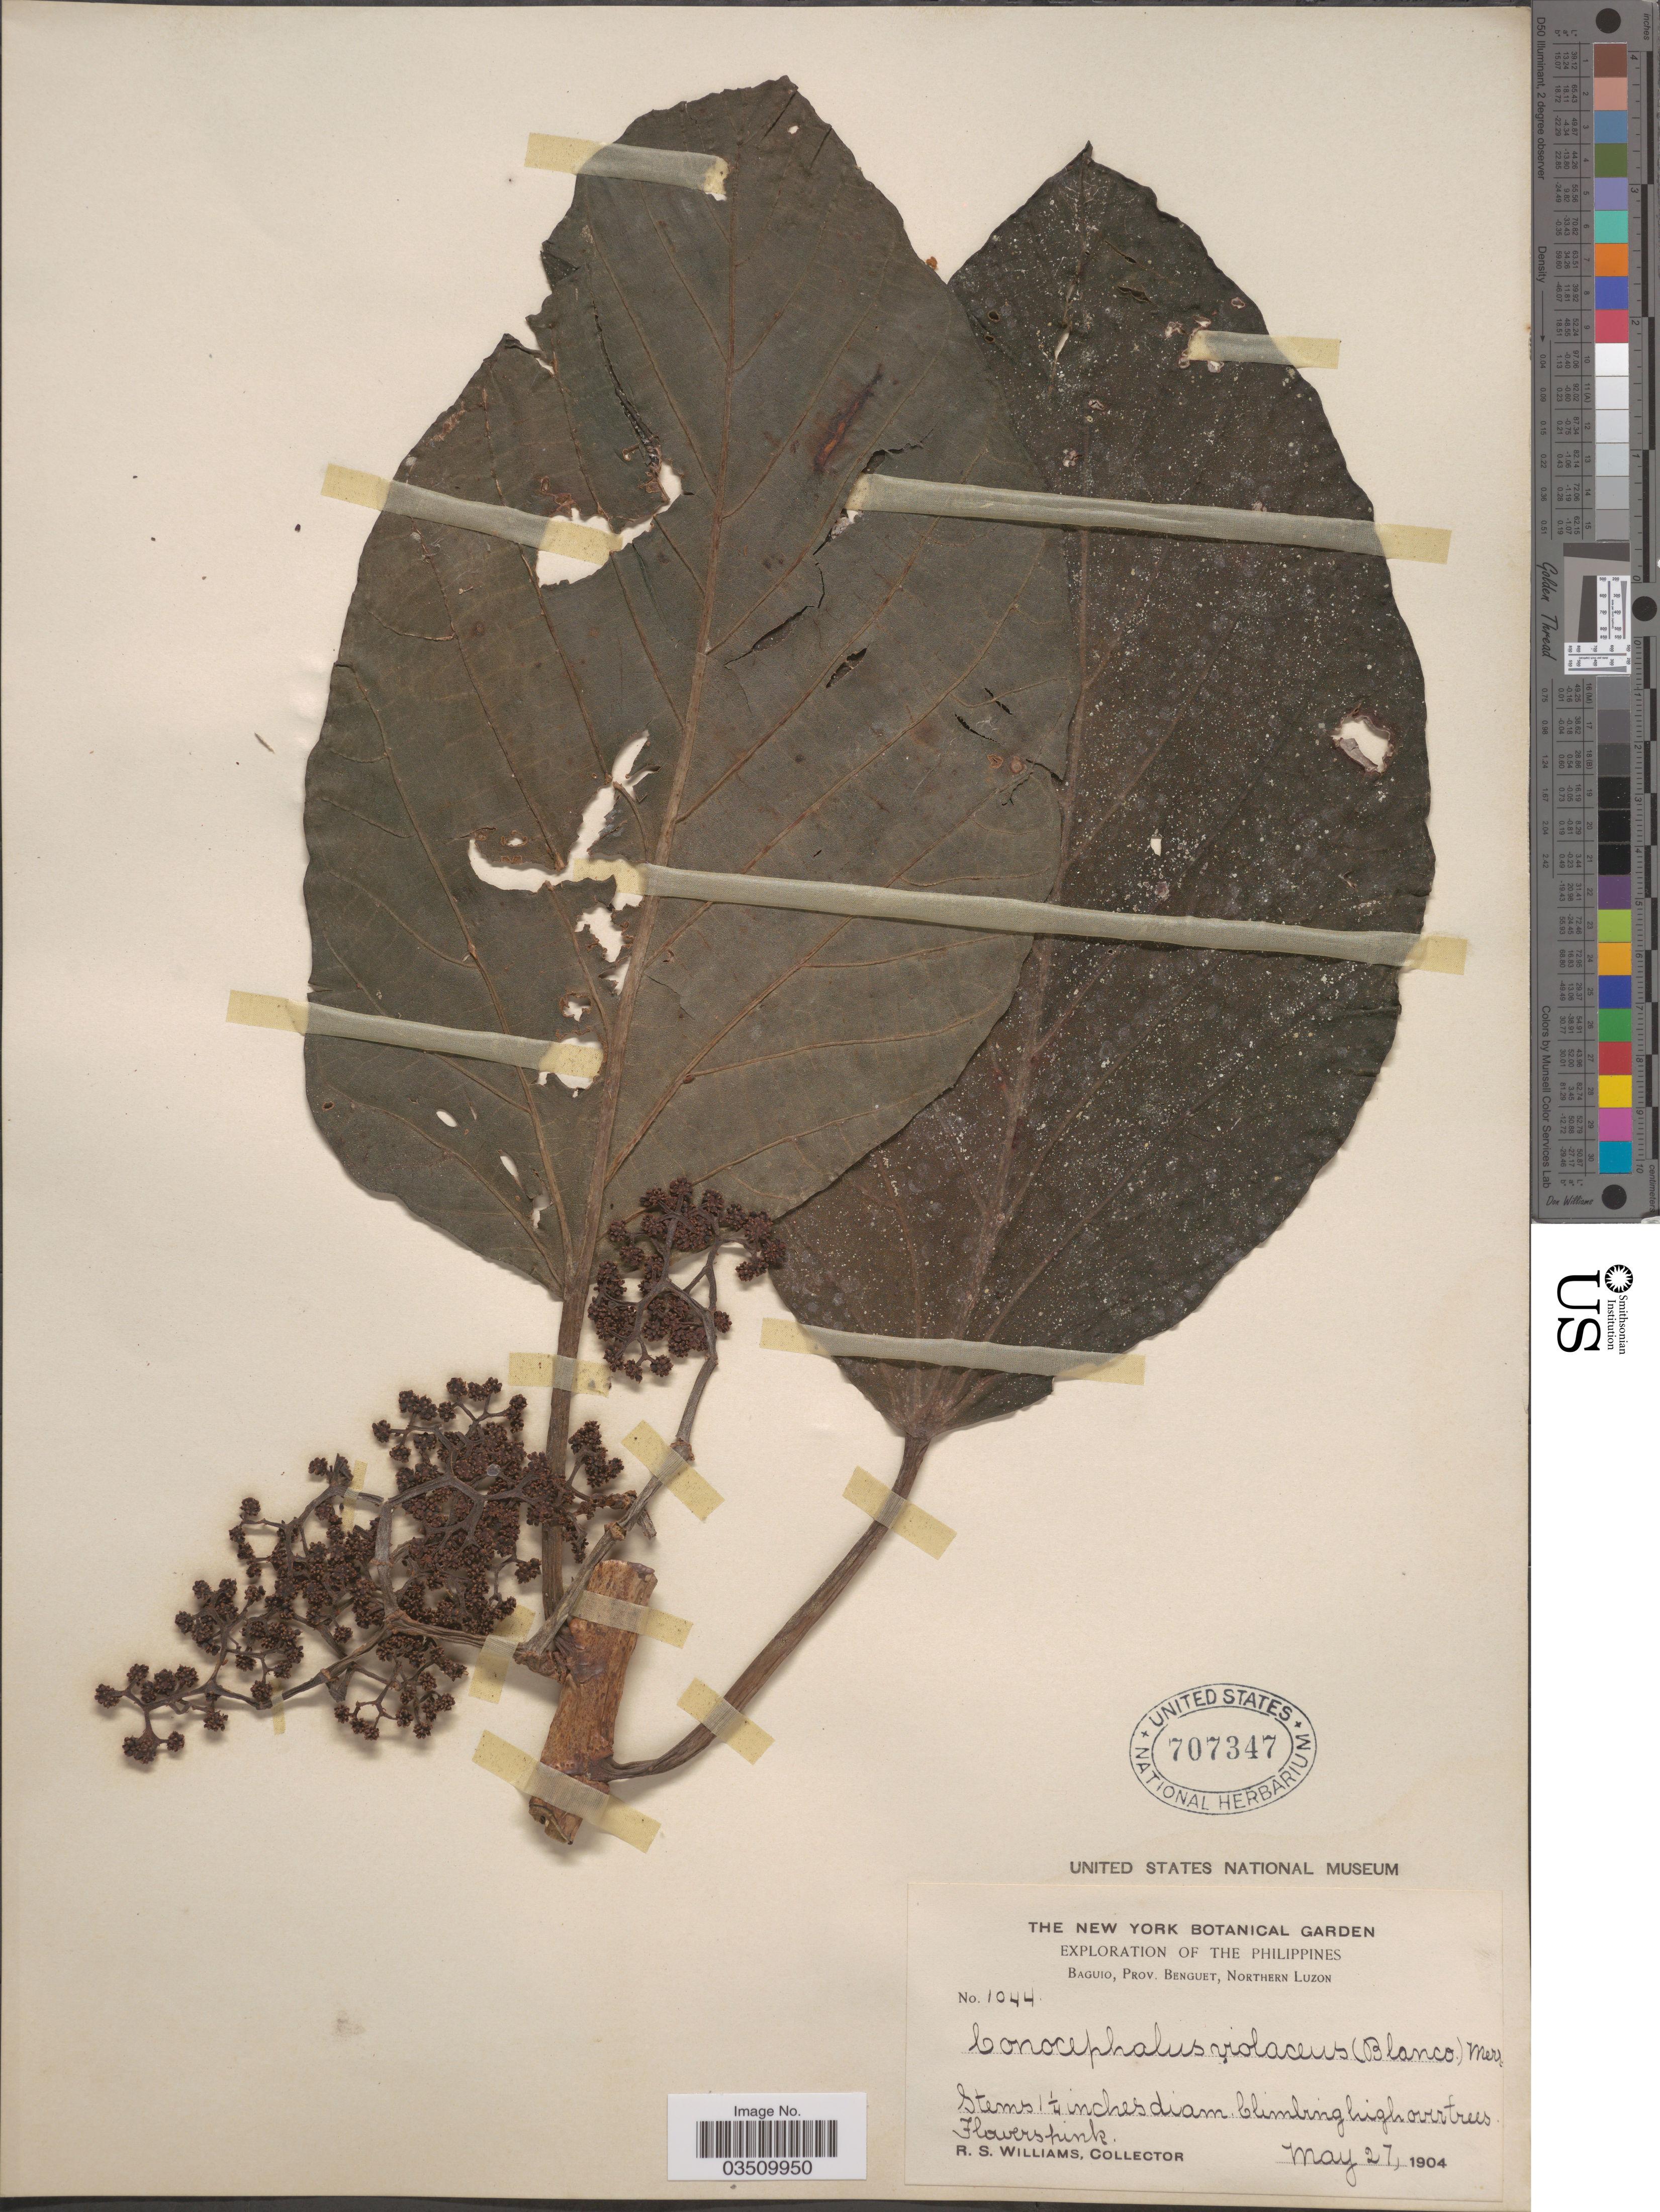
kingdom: Plantae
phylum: Tracheophyta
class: Magnoliopsida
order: Rosales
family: Urticaceae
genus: Poikilospermum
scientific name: Poikilospermum suaveolens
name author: (Blume) Merr.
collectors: R. S. Williams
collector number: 1044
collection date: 1904-05-27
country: Philippines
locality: Philippines. Baguio, Prov. Benguet, Northern Luzon.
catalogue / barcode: US 707347